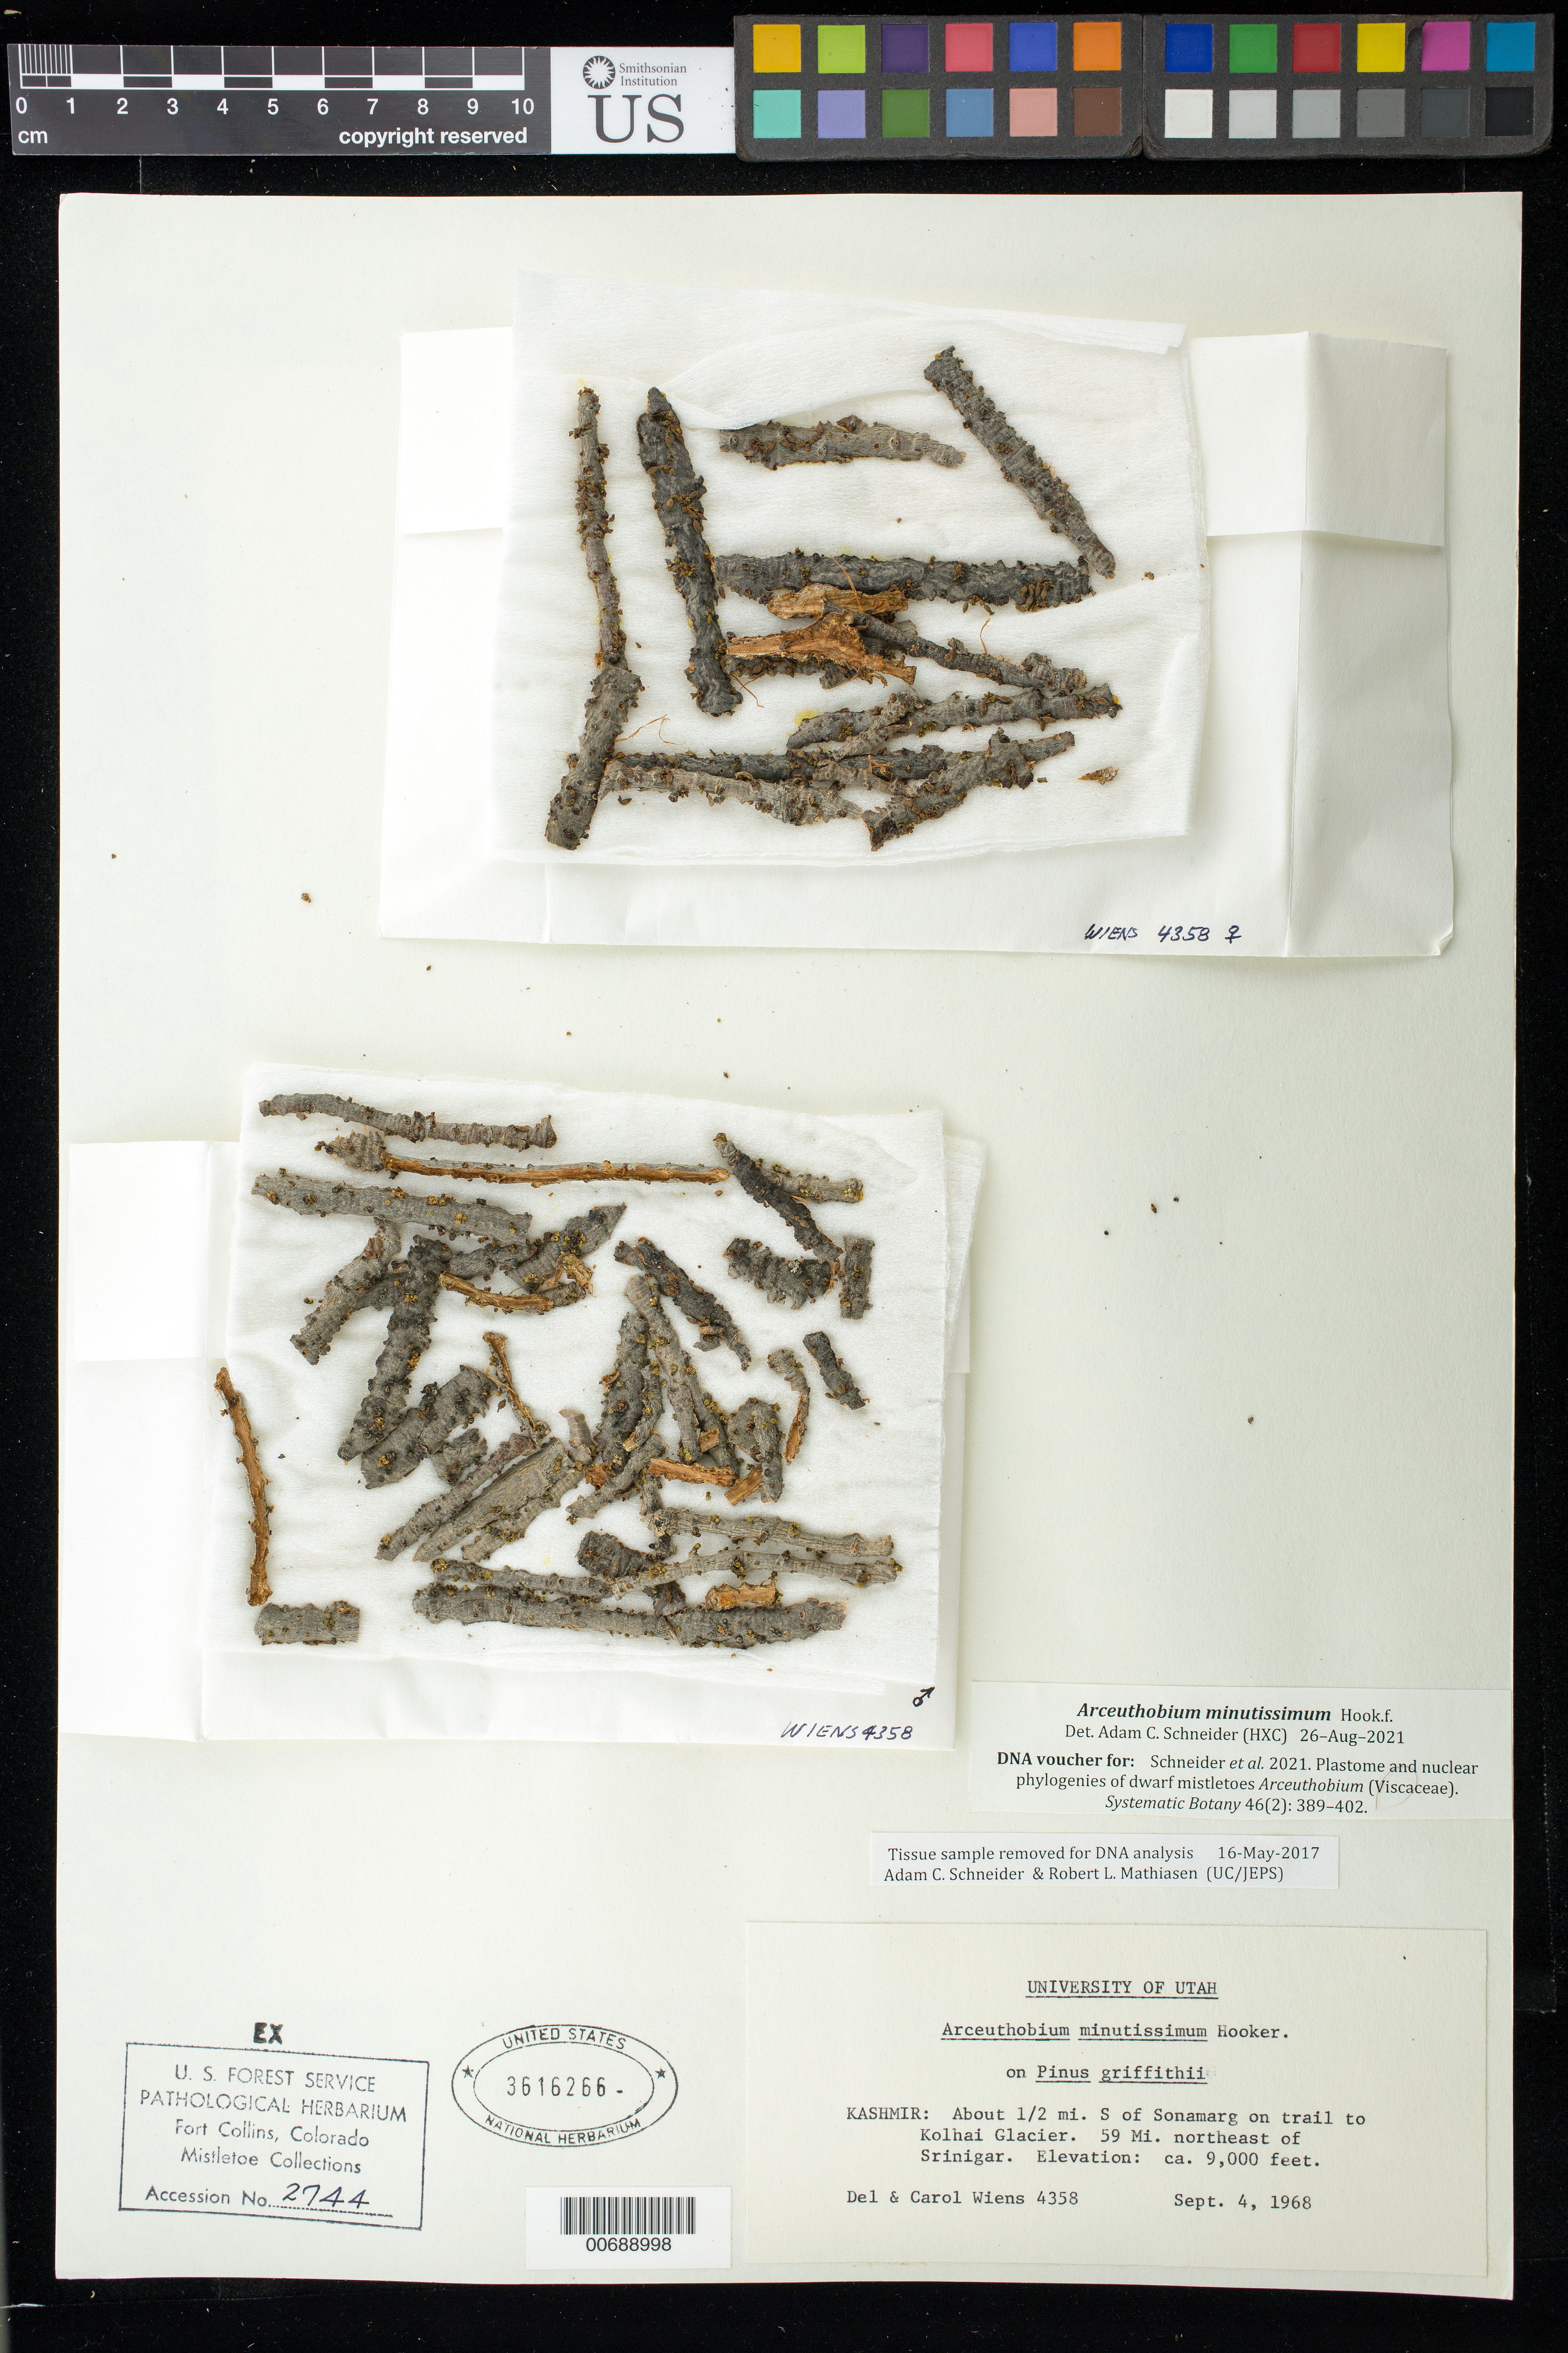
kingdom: Plantae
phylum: Tracheophyta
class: Magnoliopsida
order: Santalales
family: Viscaceae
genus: Arceuthobium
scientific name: Arceuthobium minutissimum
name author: Hook. f.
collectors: D. Wiens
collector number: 4358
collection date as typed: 4 Sep 1968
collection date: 1968-09-04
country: India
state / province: Jammu and Kashmir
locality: About 0.5 mi. S of Sonamarg on trail to Kolhai Glacier, 59 mi. NE of Srinigar.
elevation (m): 2743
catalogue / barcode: US 3616266-2